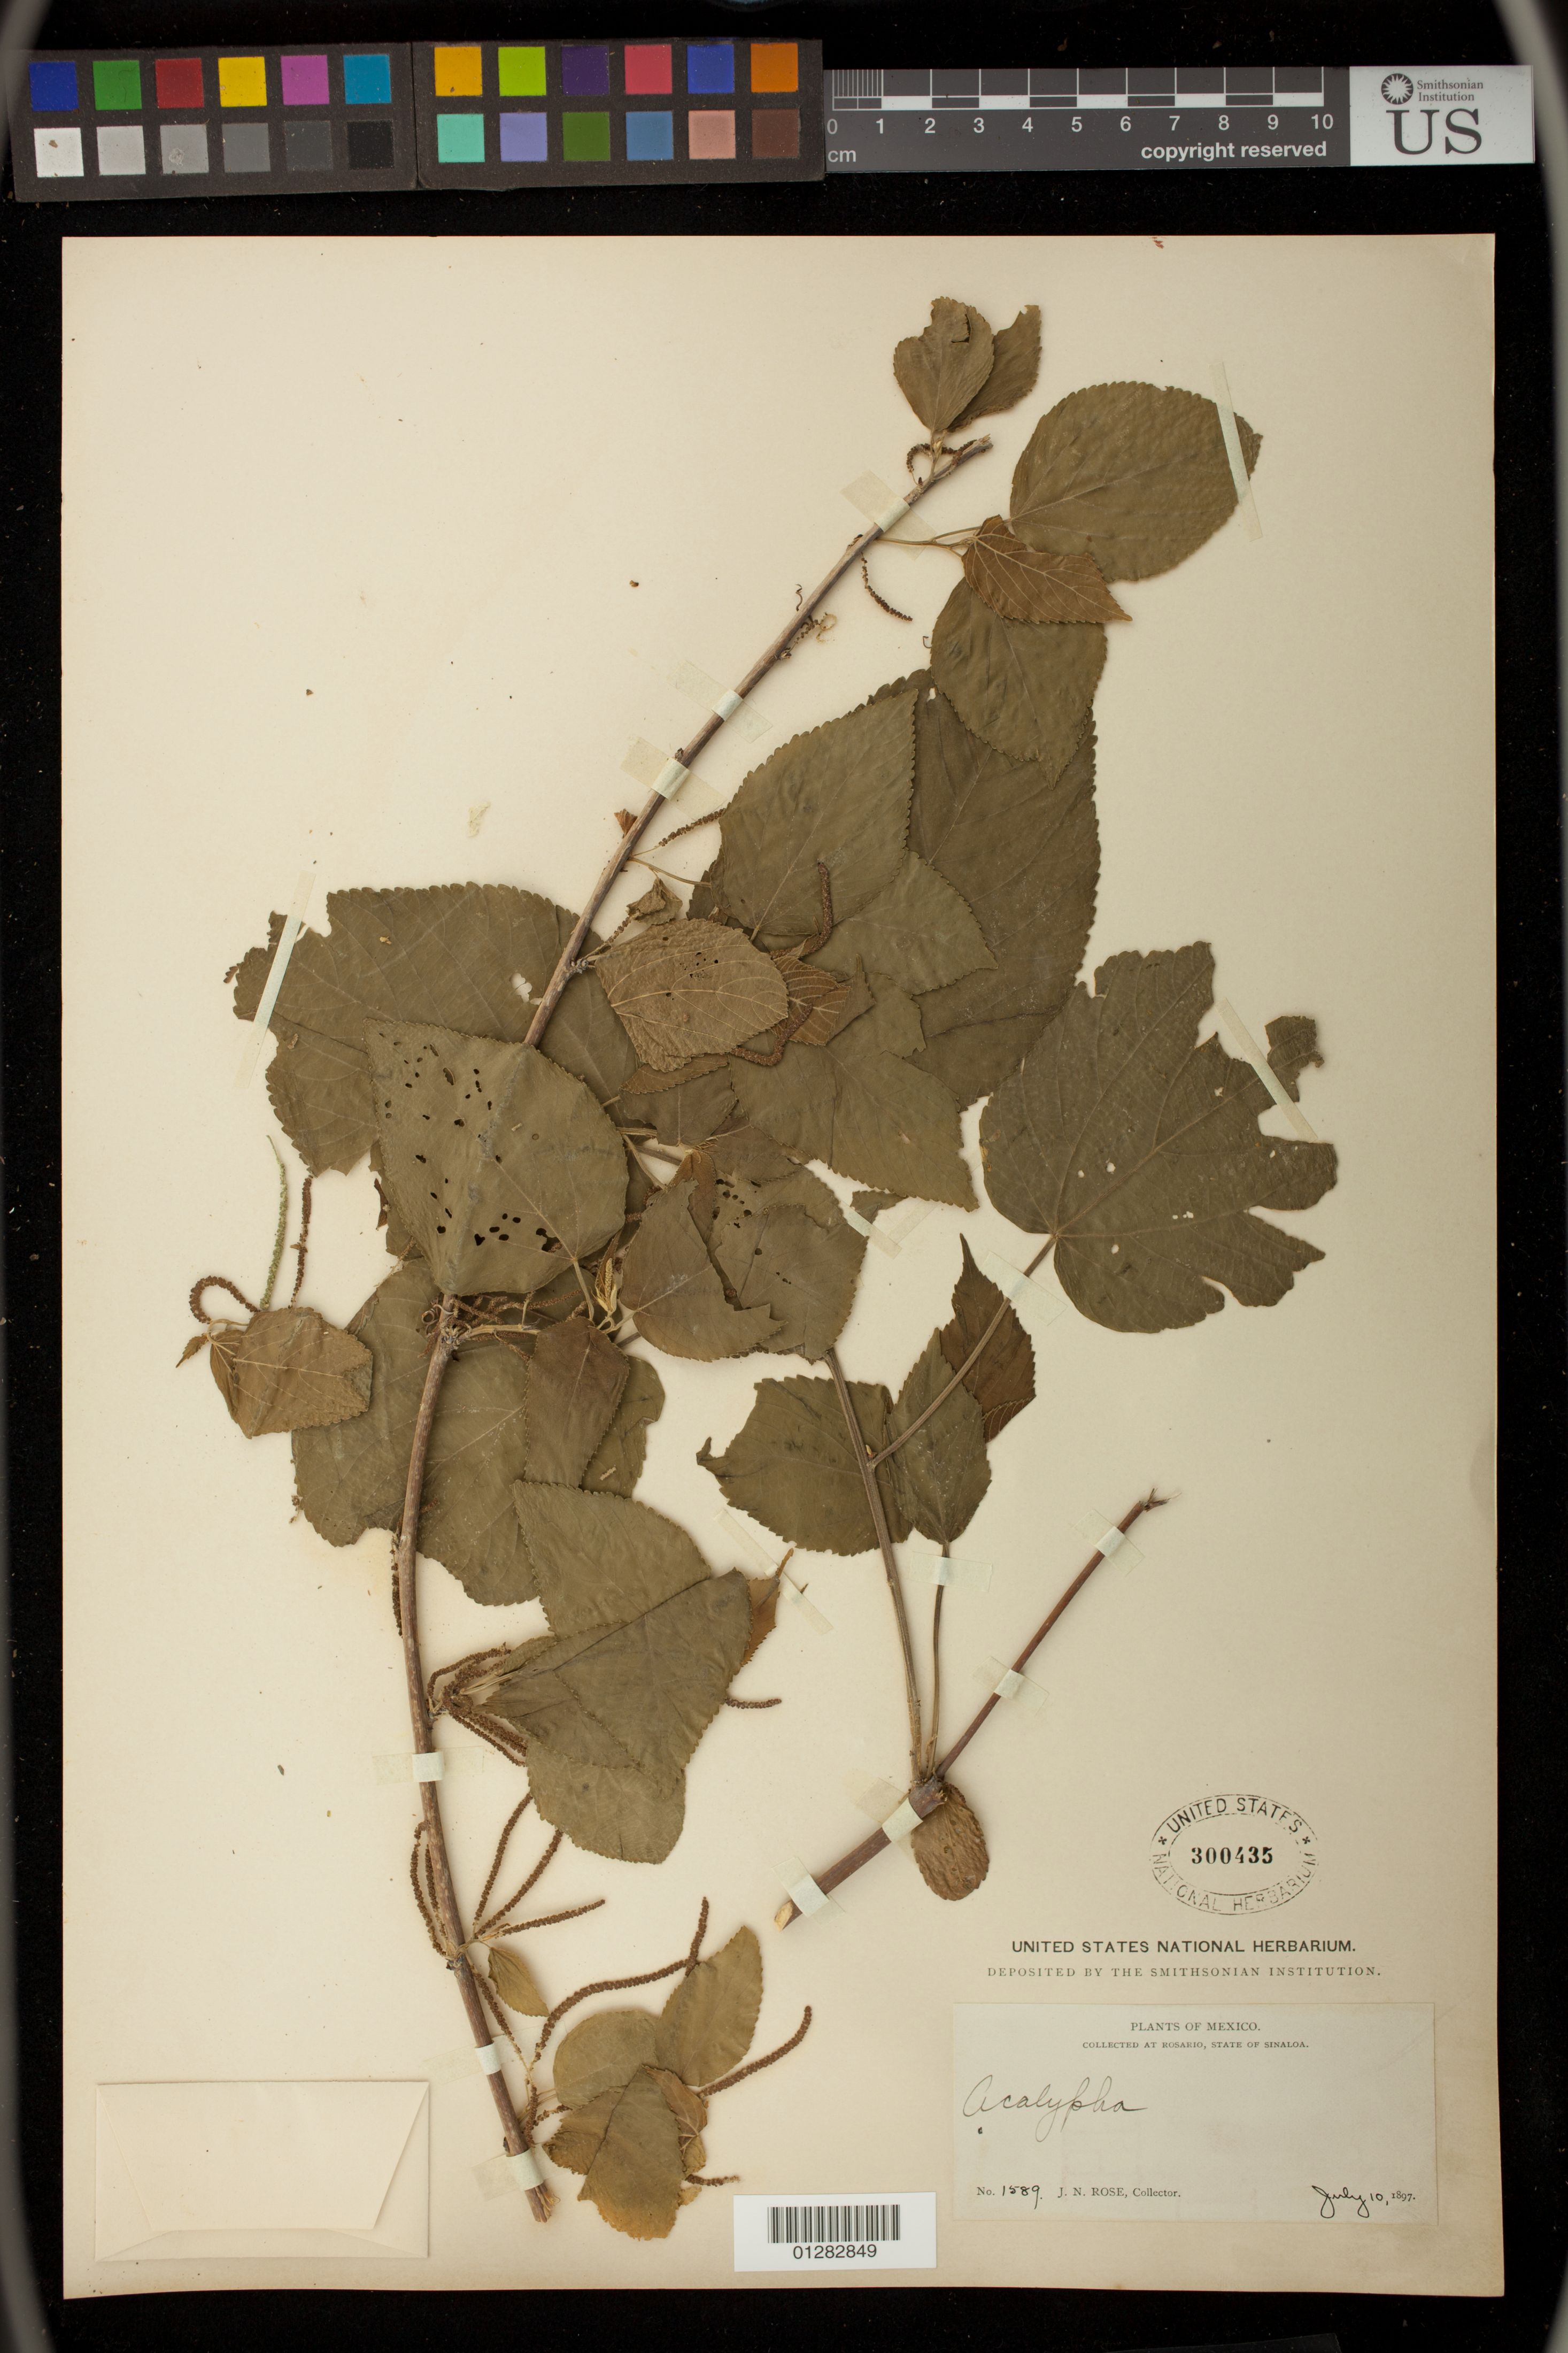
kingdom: Plantae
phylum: Tracheophyta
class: Magnoliopsida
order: Malpighiales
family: Euphorbiaceae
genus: Acalypha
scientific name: Acalypha sp.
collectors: J. N. Rose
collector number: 1589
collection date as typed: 10 Jul 1897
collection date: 1897-07-10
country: Mexico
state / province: Sinaloa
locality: Rosario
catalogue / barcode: US 300435